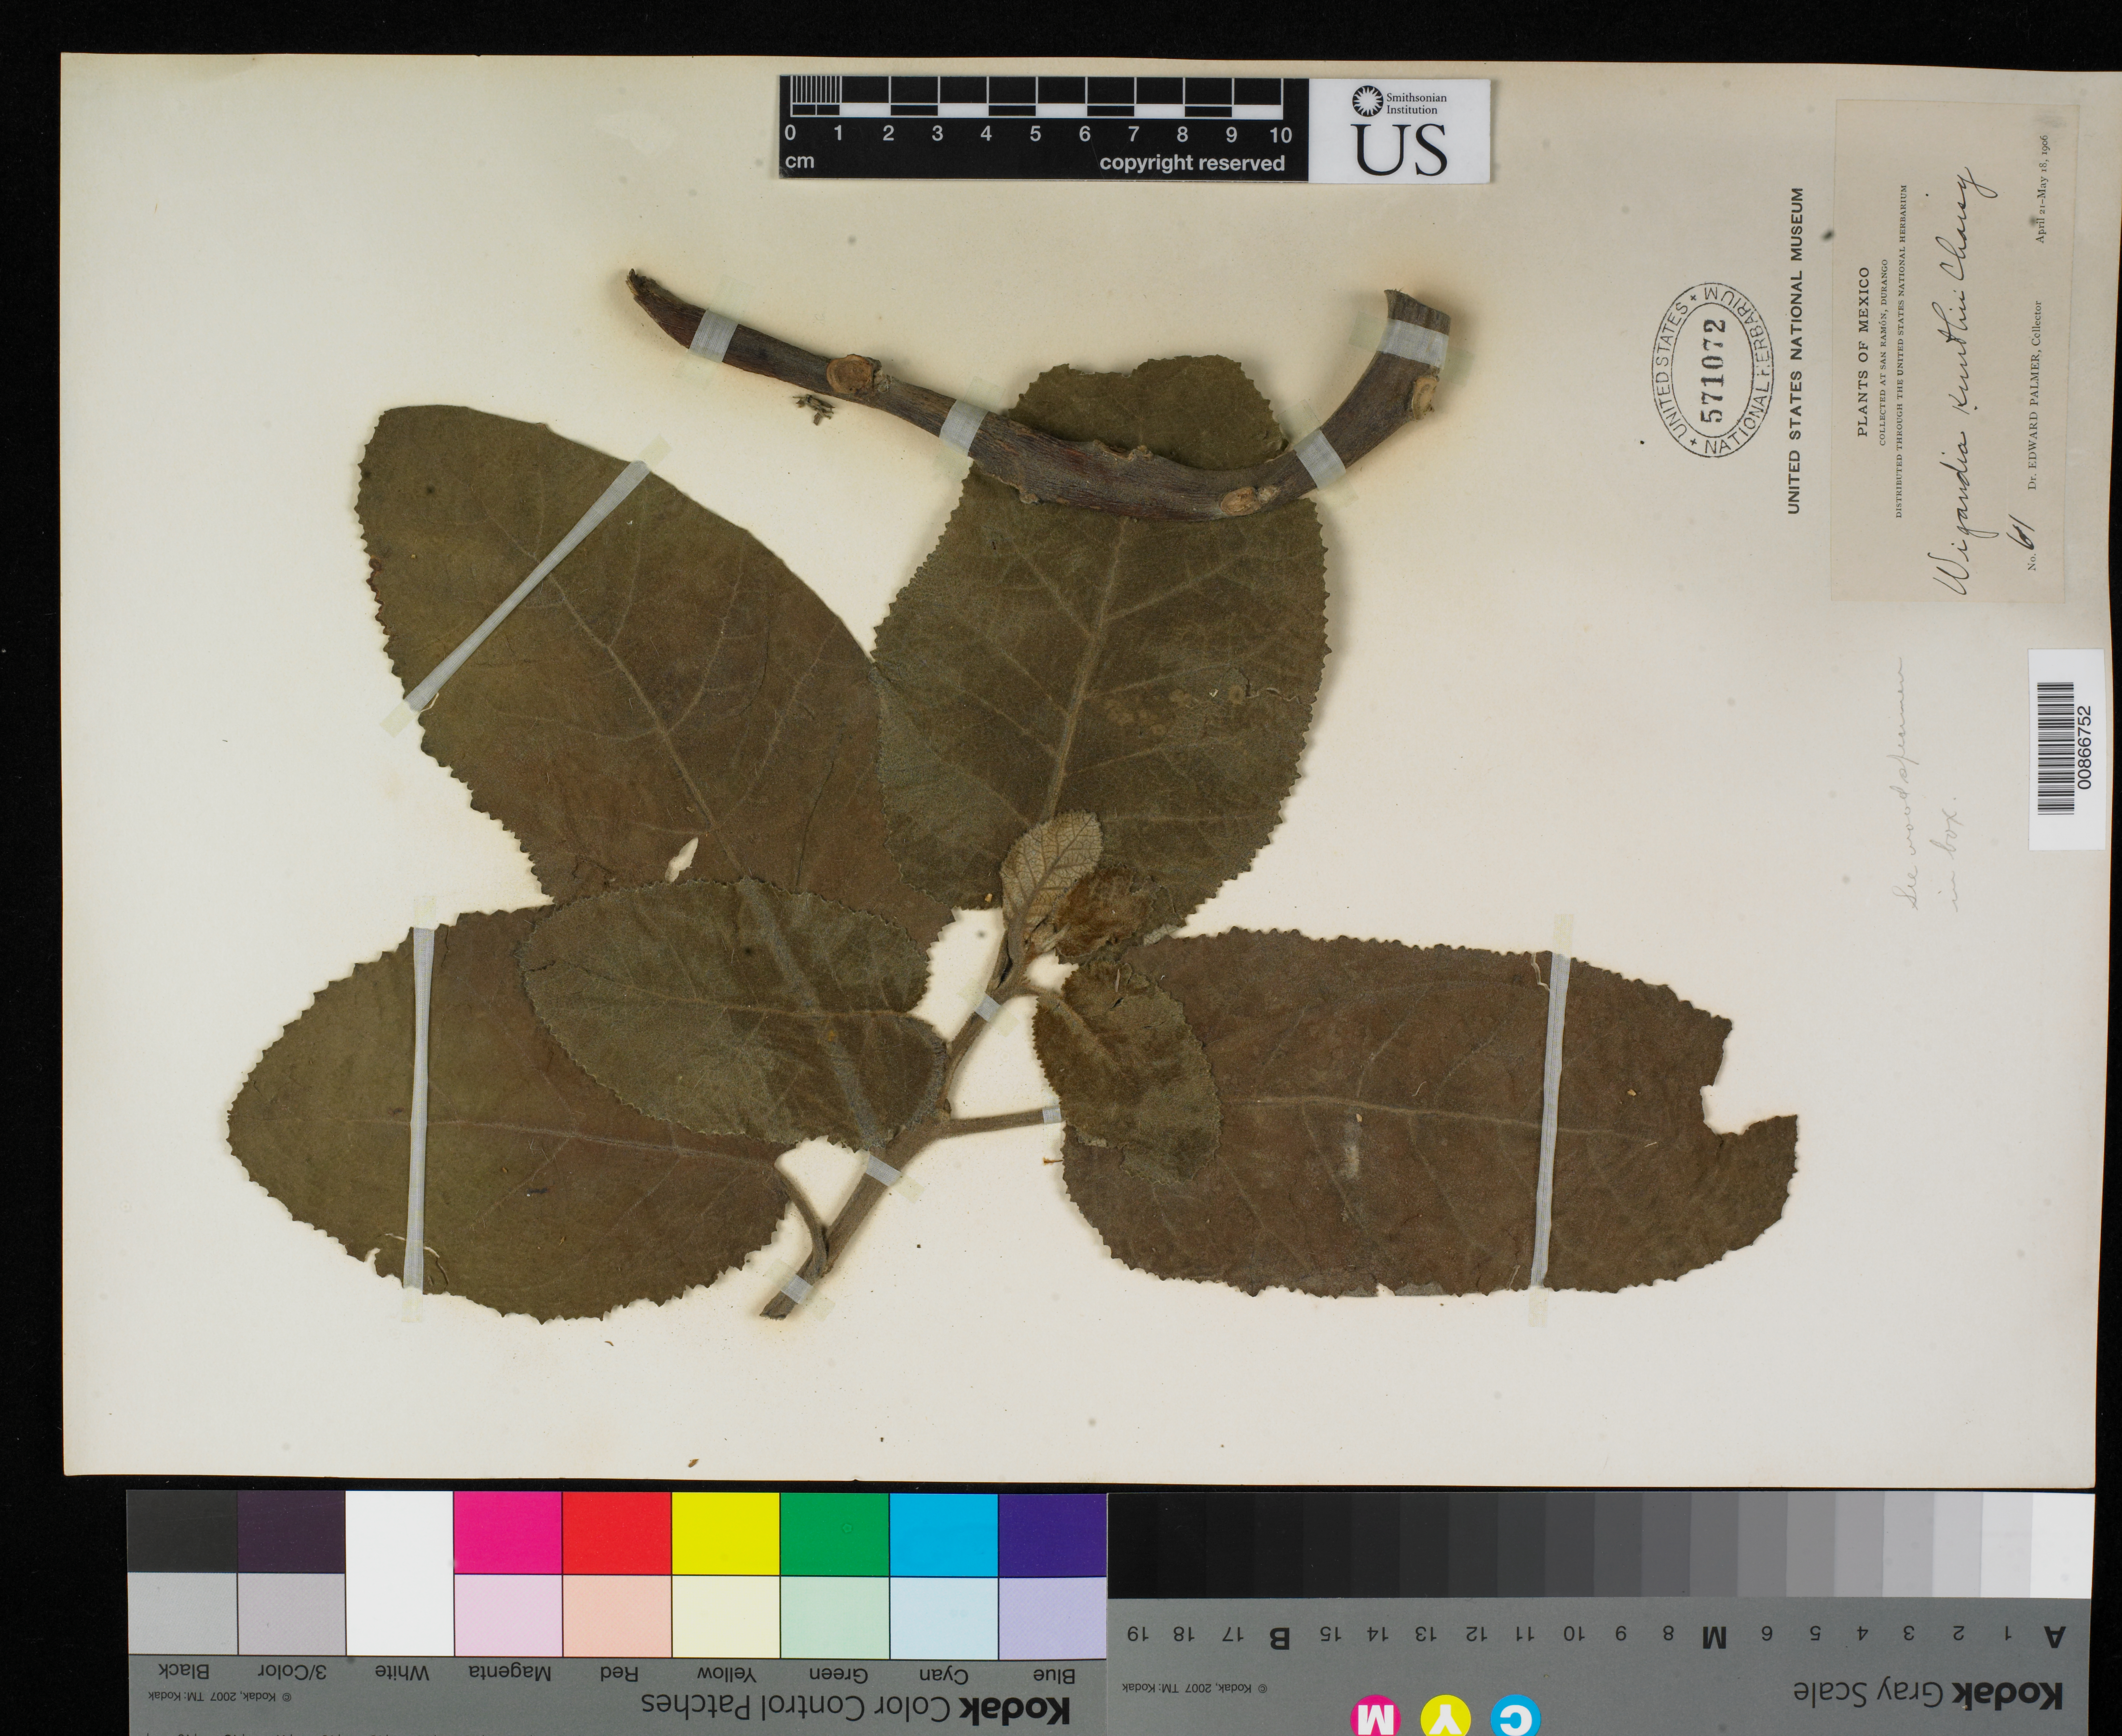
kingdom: Plantae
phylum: Tracheophyta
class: Magnoliopsida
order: Boraginales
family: Namaceae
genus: Wigandia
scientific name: Wigandia kunthii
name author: Choisy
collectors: E. Palmer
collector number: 61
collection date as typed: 21 Apr 1906 to 18 May 1906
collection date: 1906-04-21/1906-05-18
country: Mexico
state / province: Durango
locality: San Ramón, Durango.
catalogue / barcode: US 571072